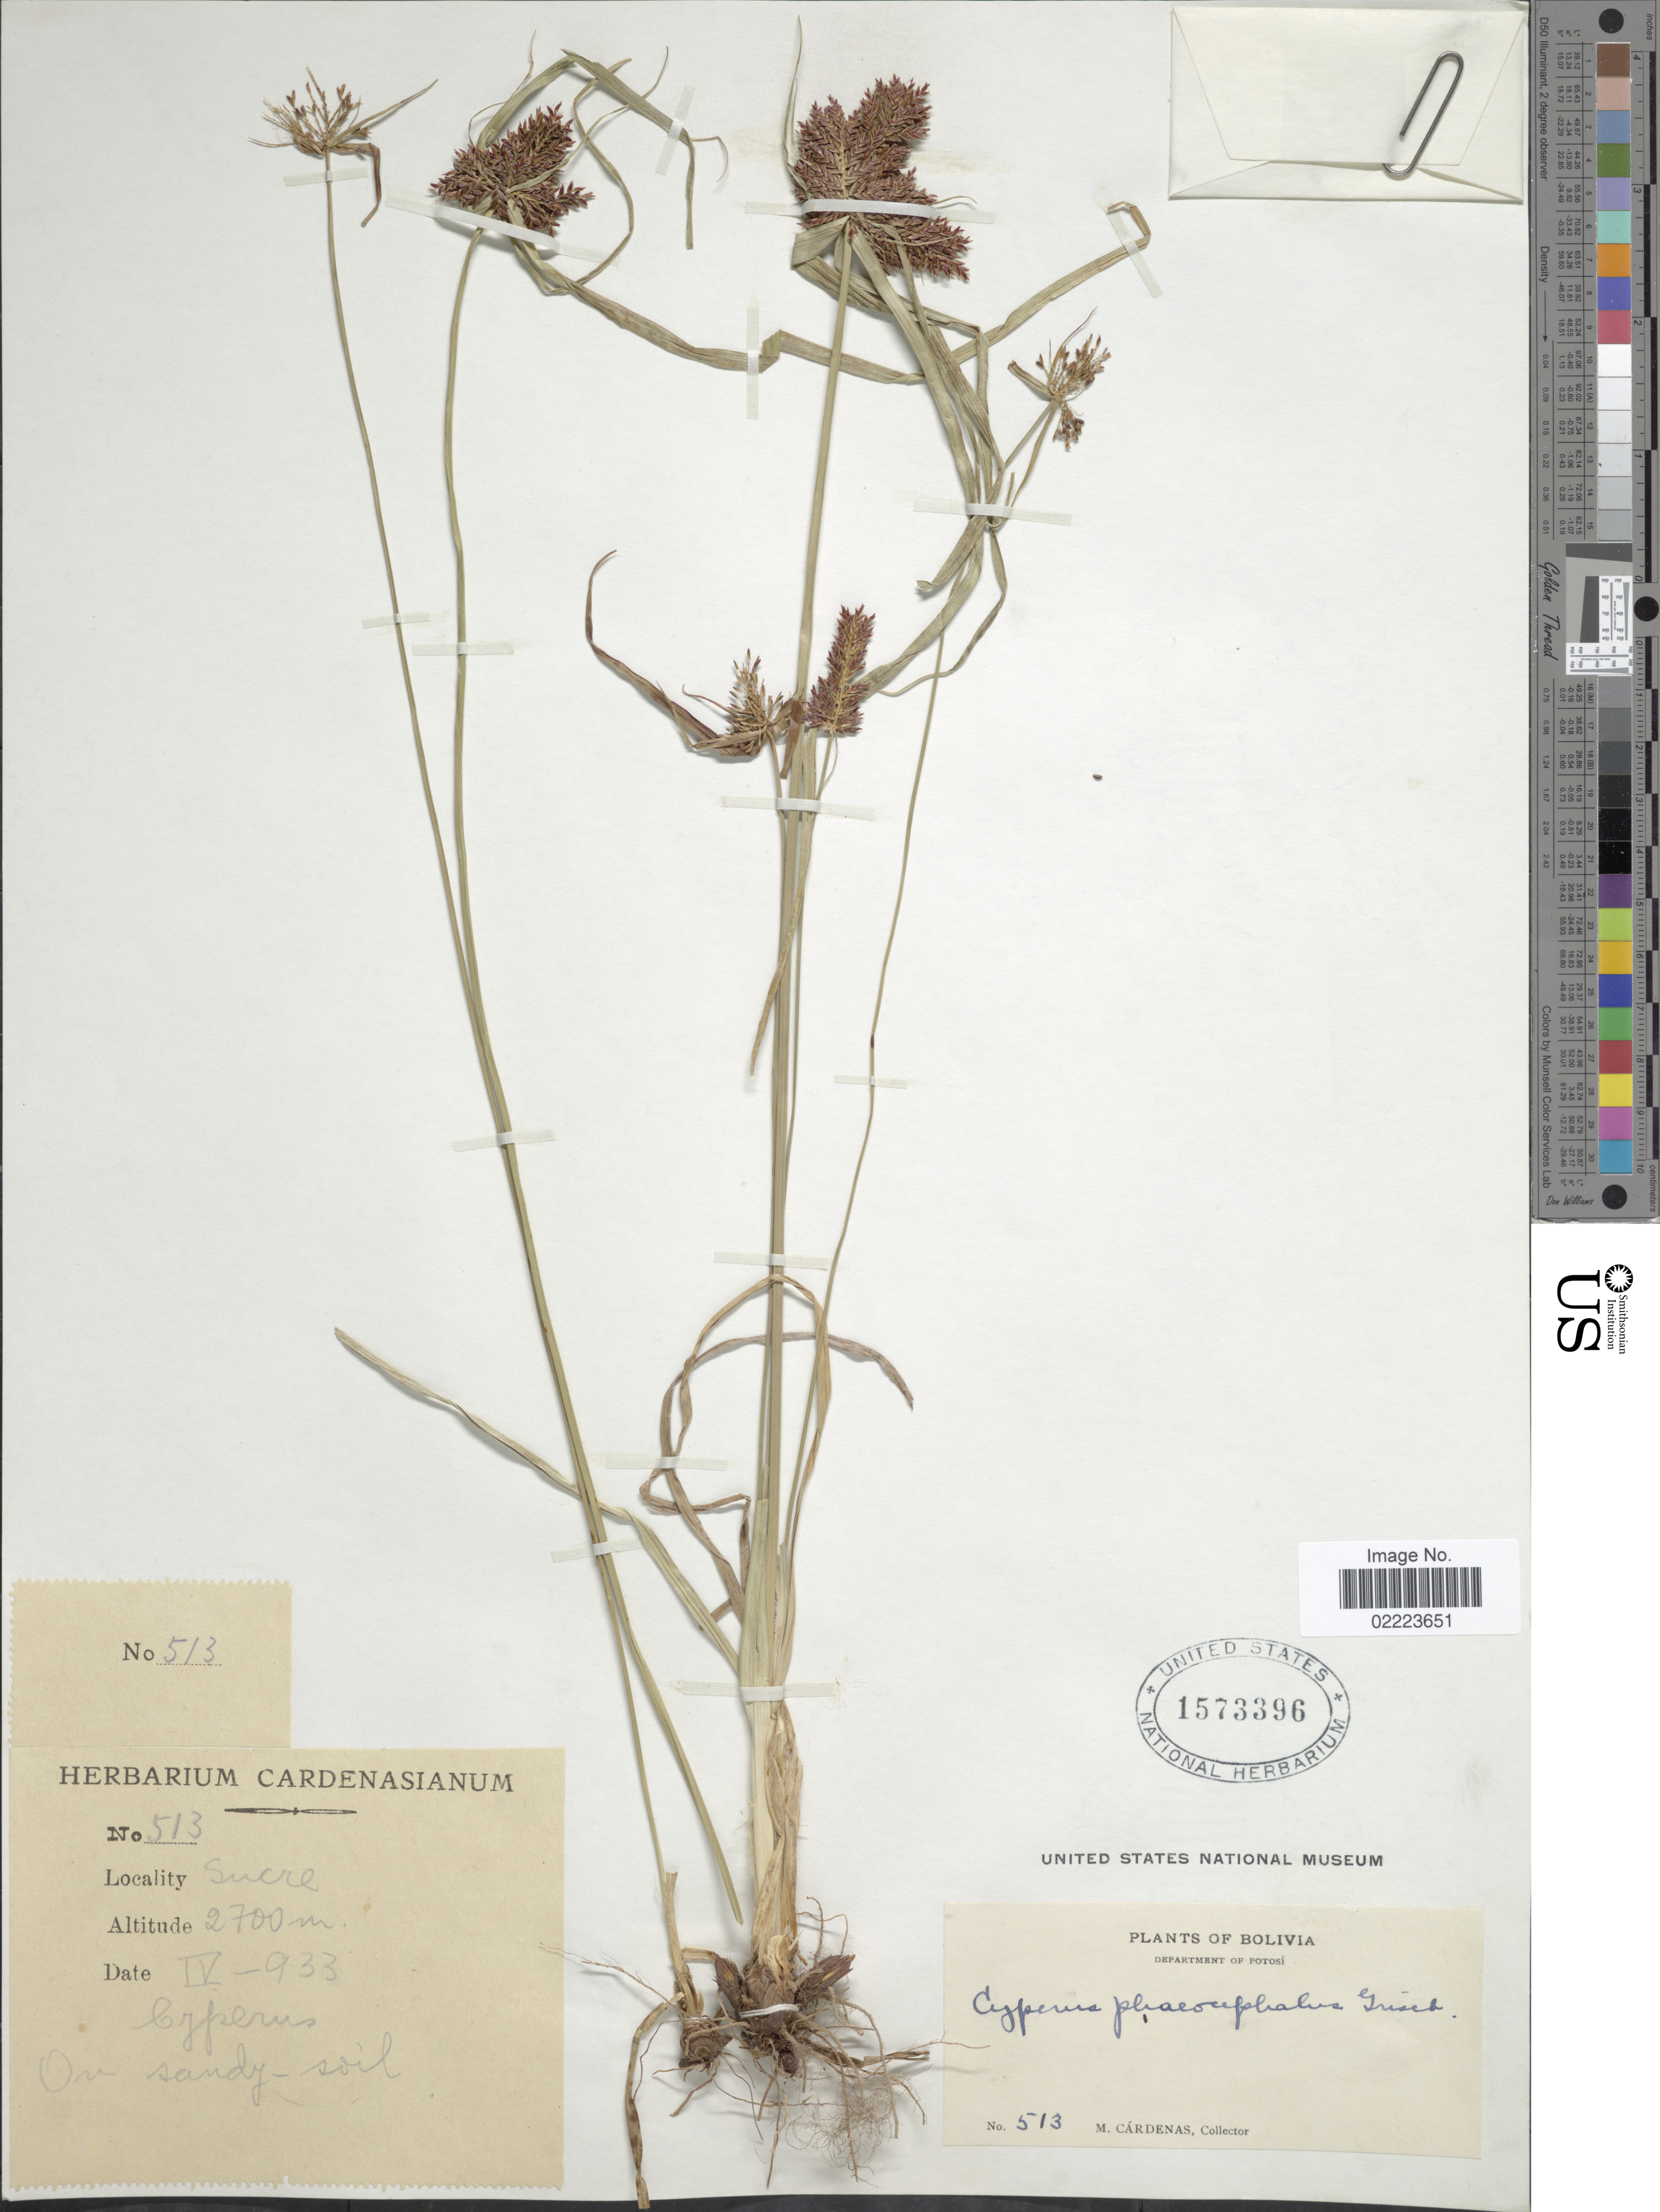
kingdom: Plantae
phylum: Tracheophyta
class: Liliopsida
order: Poales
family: Cyperaceae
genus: Cyperus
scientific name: Cyperus manimae var. manimae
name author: Kunth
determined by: Strong, Mark T., (BOT), Smithsonian Institution - National Museum of Natural History (UNITED STATES)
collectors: M. Cárdenas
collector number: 513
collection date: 1933-05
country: Bolivia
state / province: Potosi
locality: Sucre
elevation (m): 2700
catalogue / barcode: US 1573396